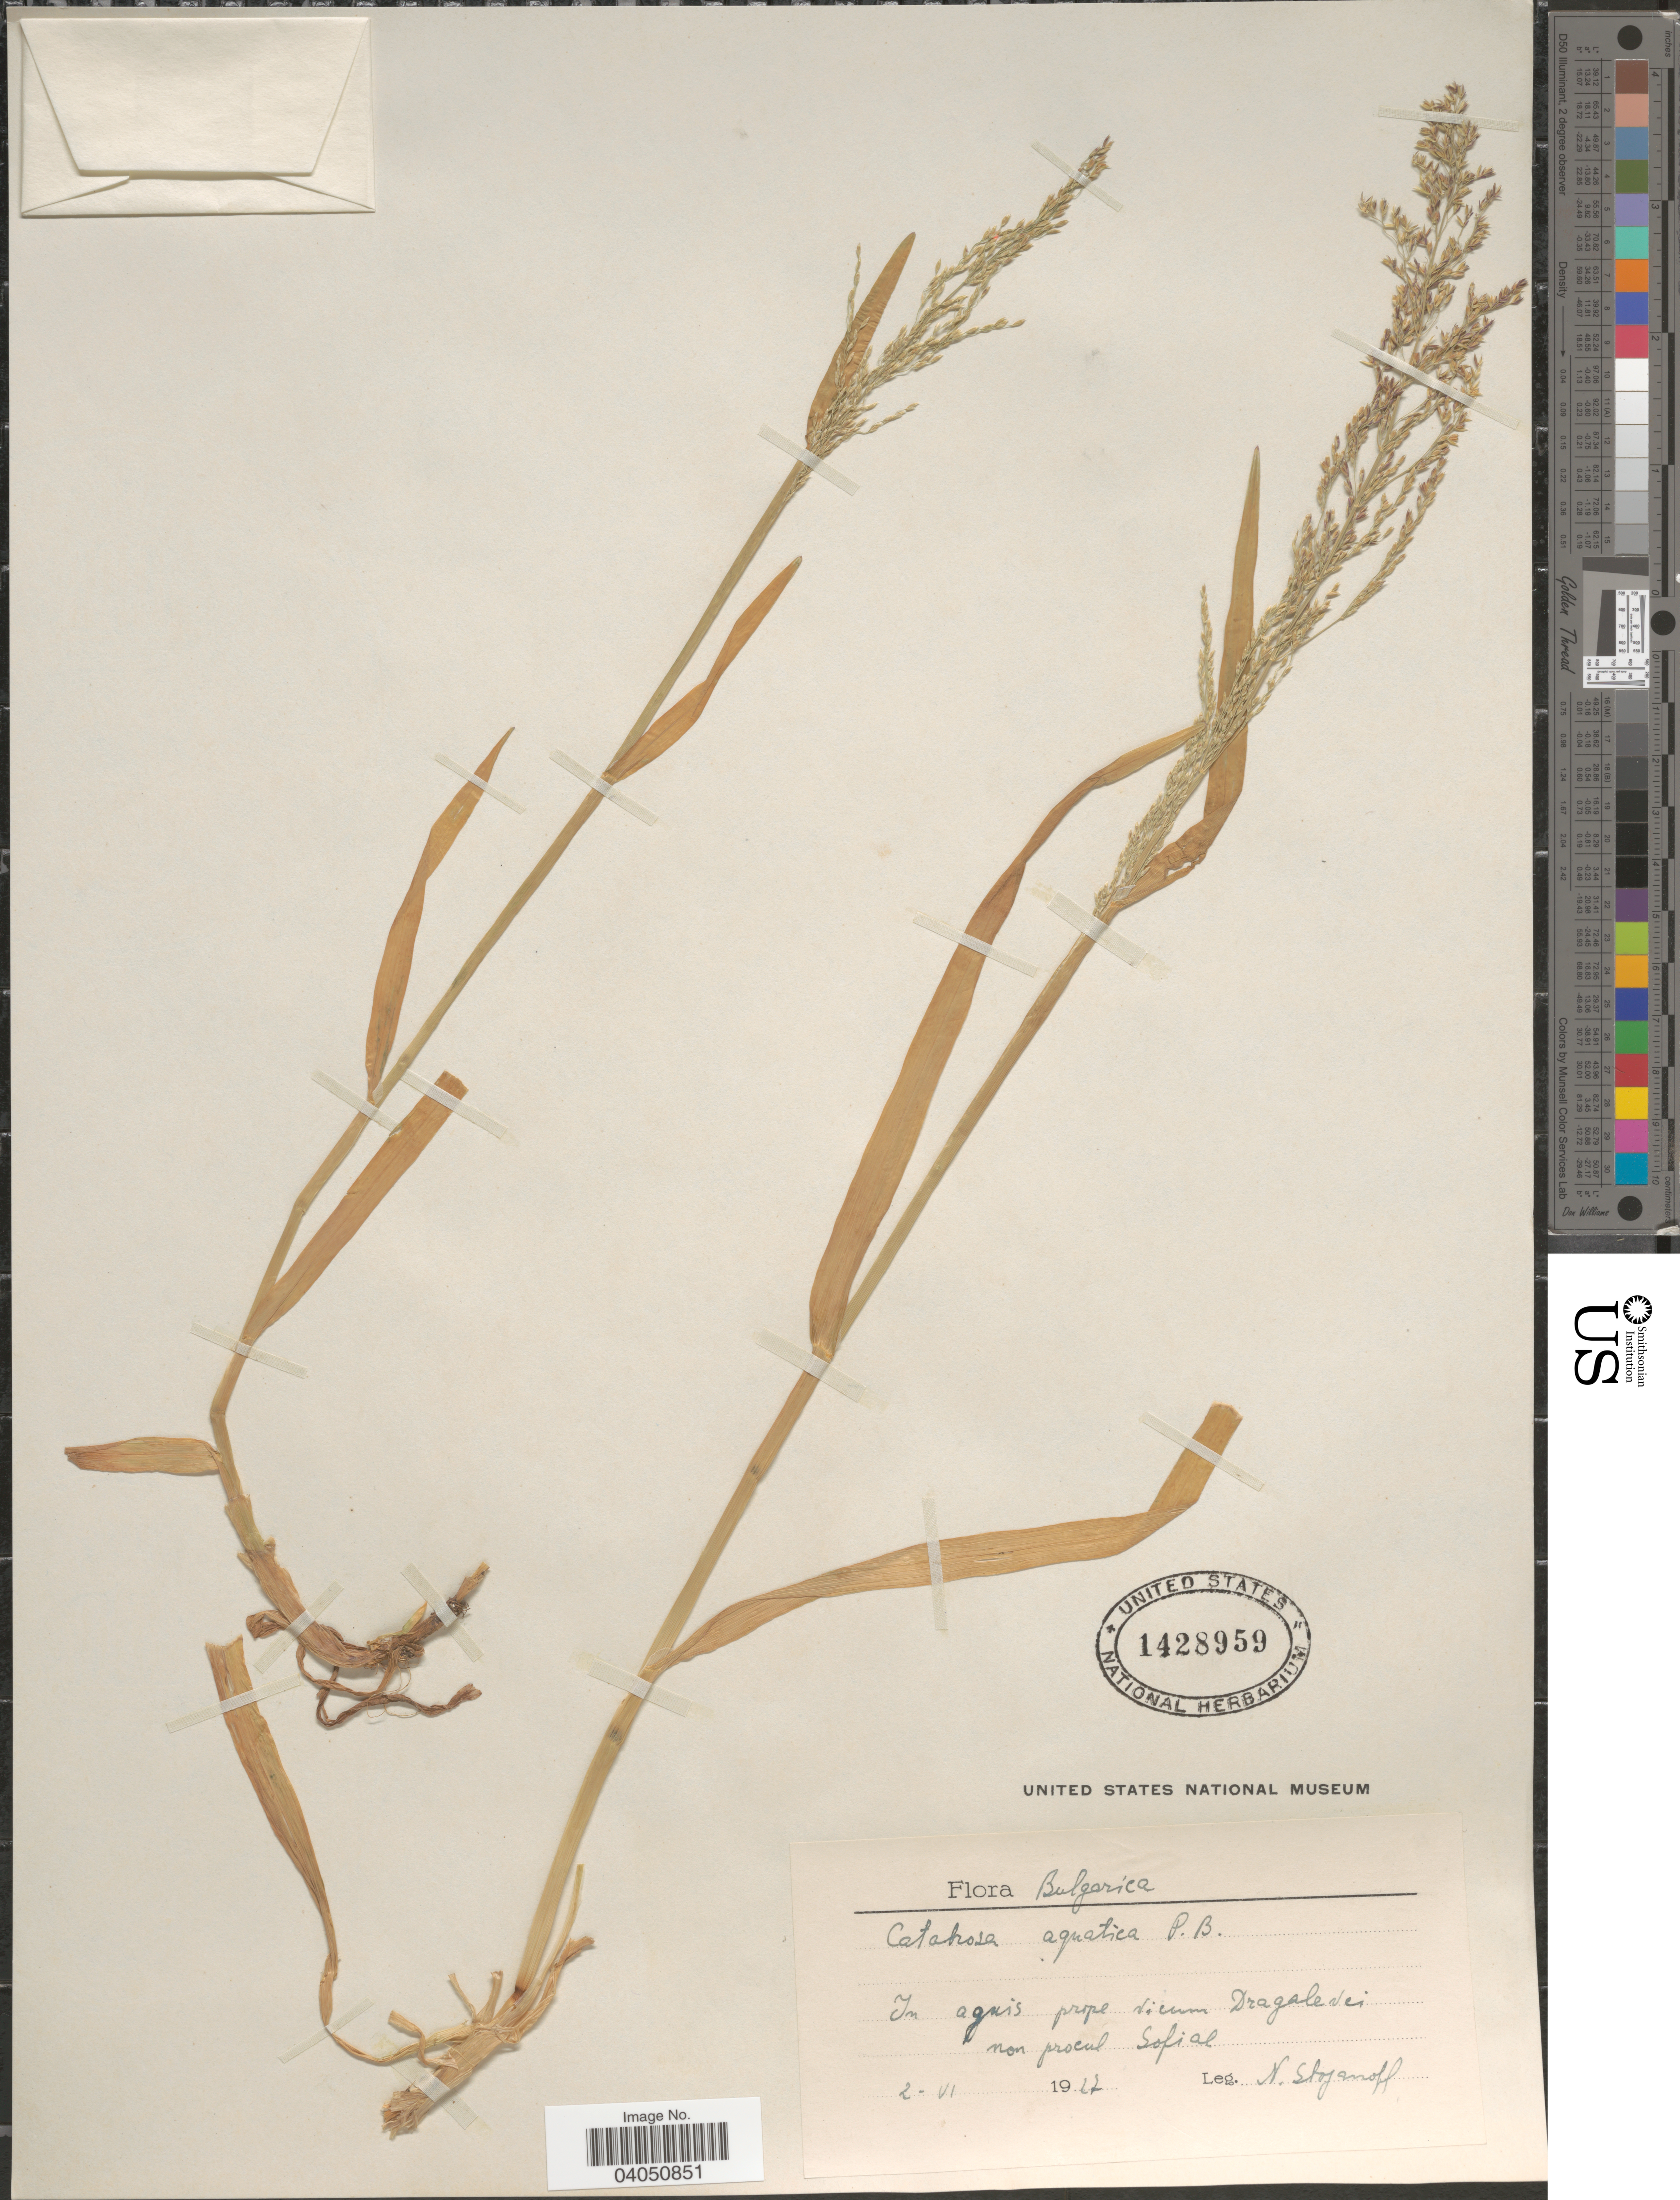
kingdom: Plantae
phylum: Tracheophyta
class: Liliopsida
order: Poales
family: Poaceae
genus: Catabrosa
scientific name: Catabrosa aquatica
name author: (L.) P. Beauv.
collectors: N. Stojanoff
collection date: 1927-06-02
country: Bulgaria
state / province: Sofia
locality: Bulgarica. In agris prope vicum Dragalevei non procul Sofial. [interpreted]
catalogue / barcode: US 1428959